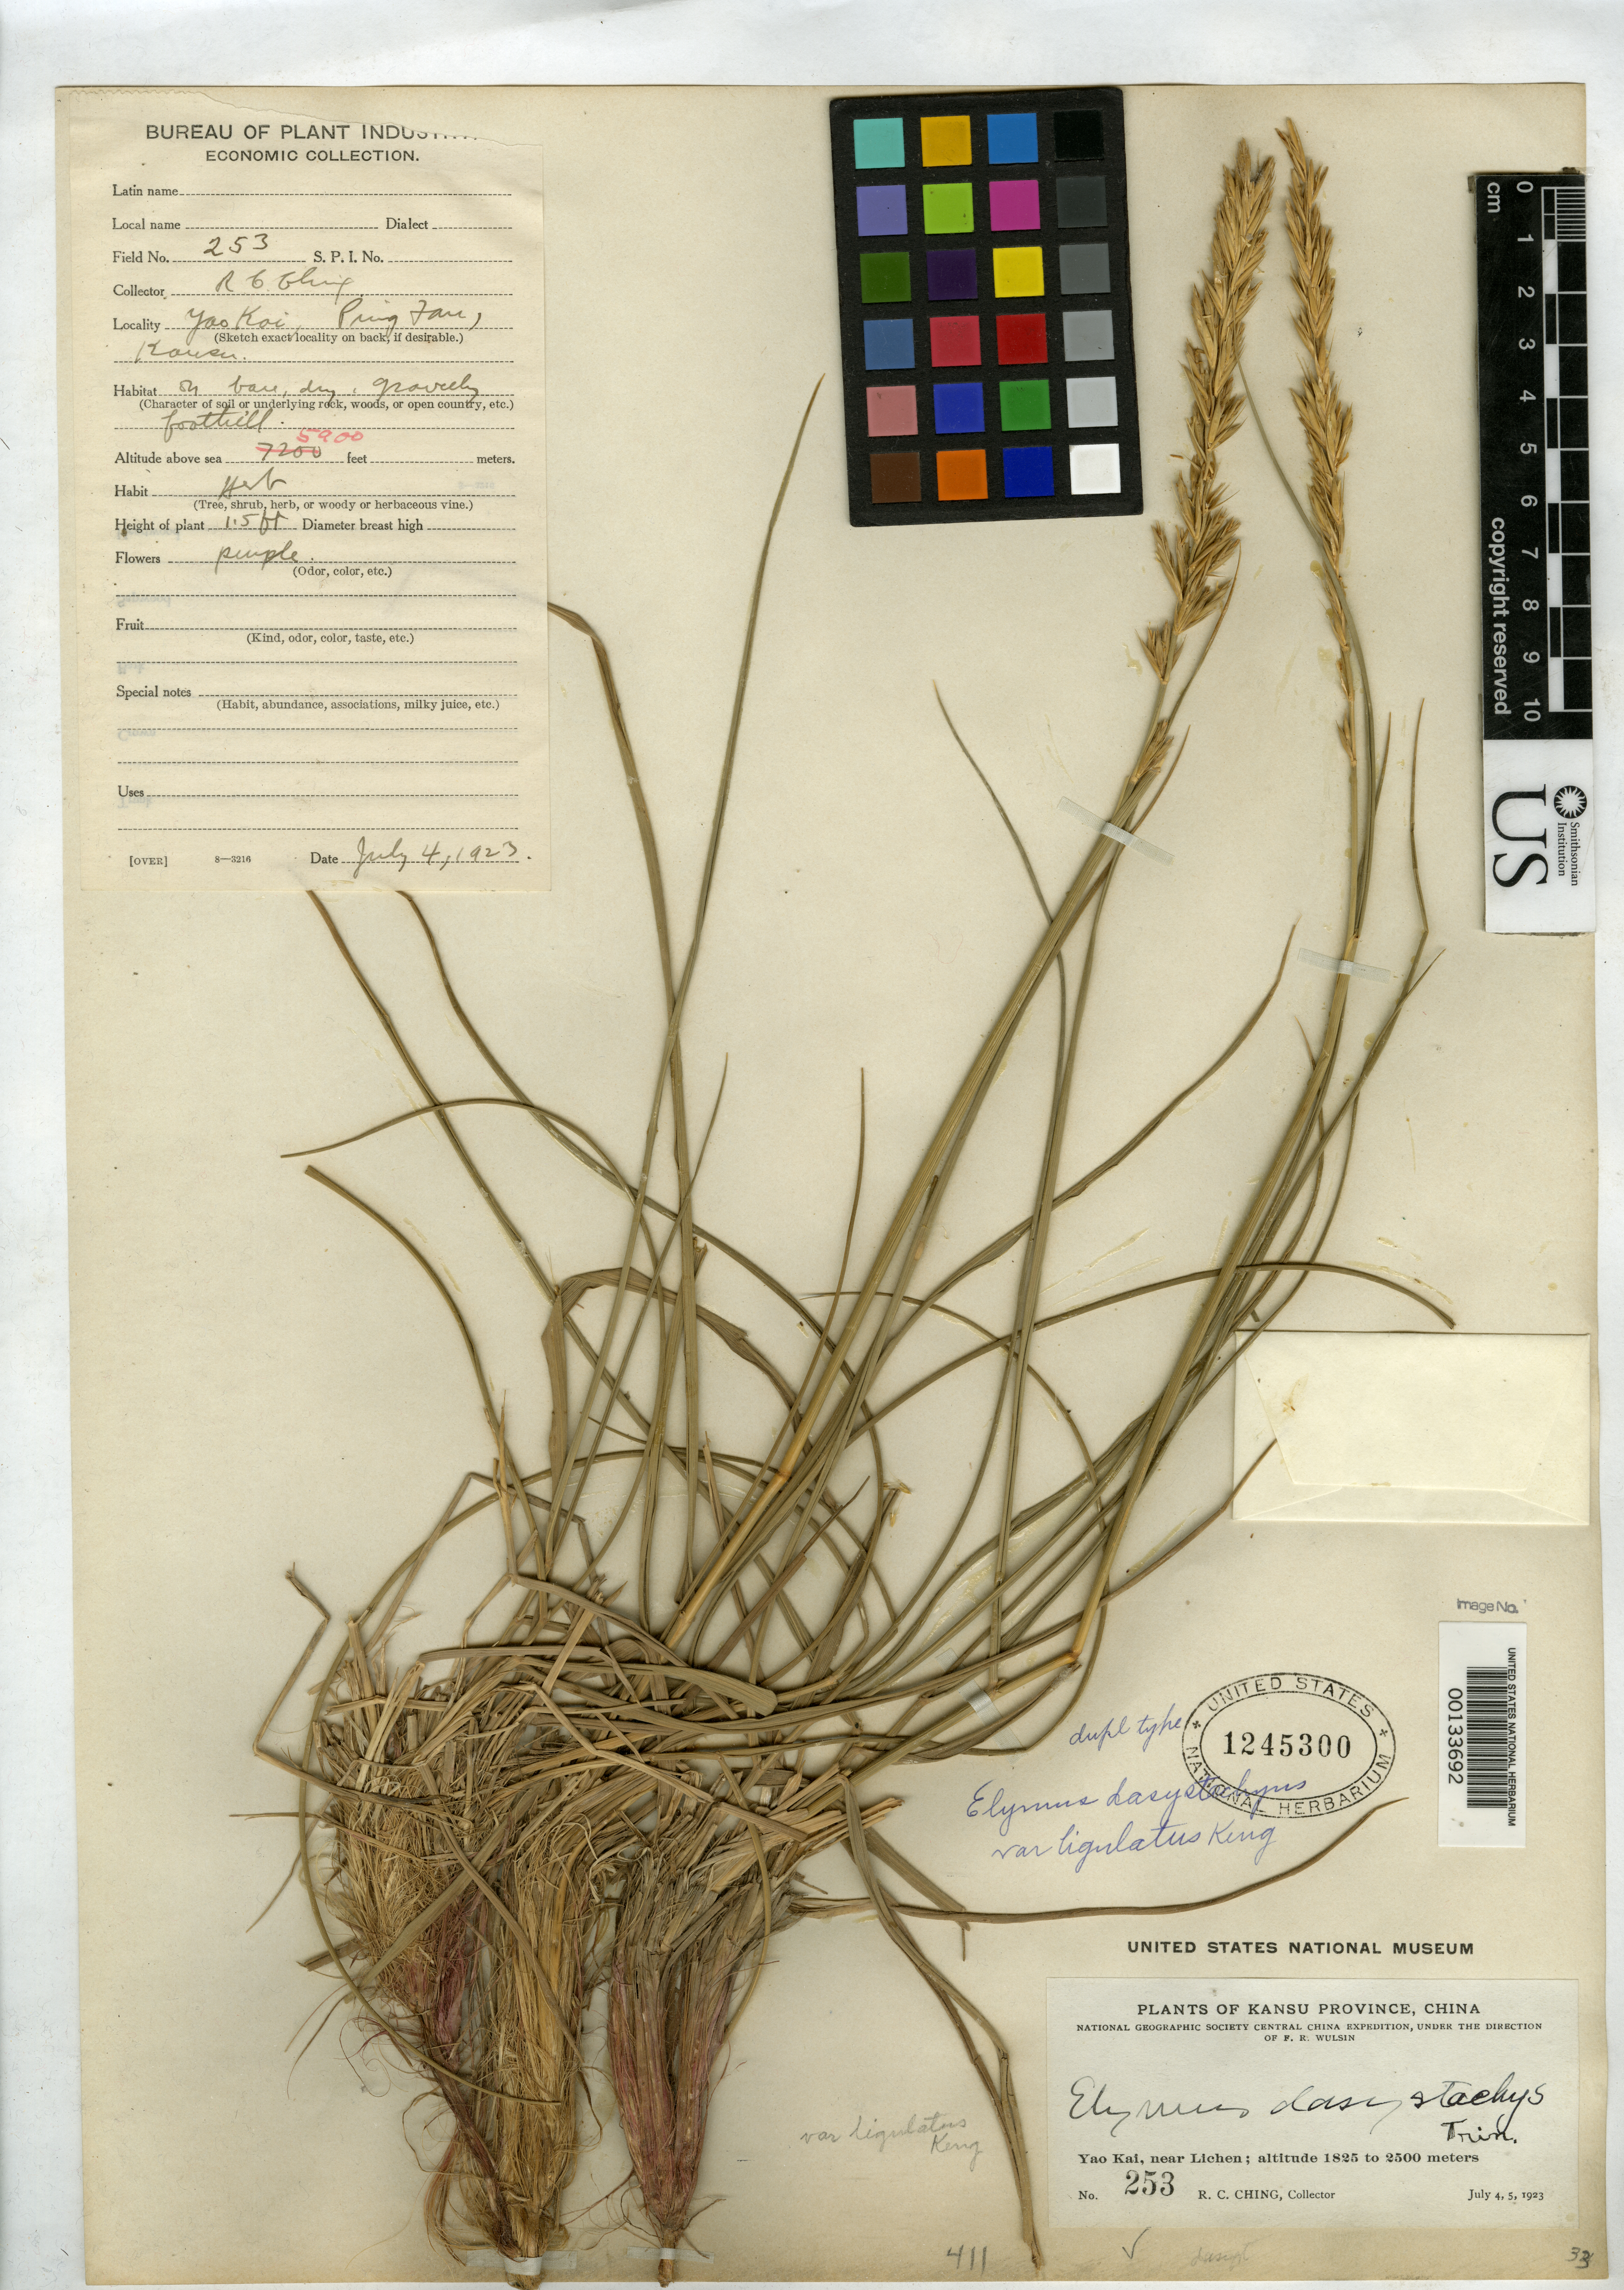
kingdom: Plantae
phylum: Tracheophyta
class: Liliopsida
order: Poales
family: Poaceae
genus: Elymus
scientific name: Elymus dasystachys var. ligulatus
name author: Keng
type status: Isotype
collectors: R. C. Ching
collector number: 253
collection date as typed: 04 Jul 1923 to 05 Jul 1923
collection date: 1923-07-04/1923-07-05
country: China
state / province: Gansu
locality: Yao Kai, Ping Fan.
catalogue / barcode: US 1245300